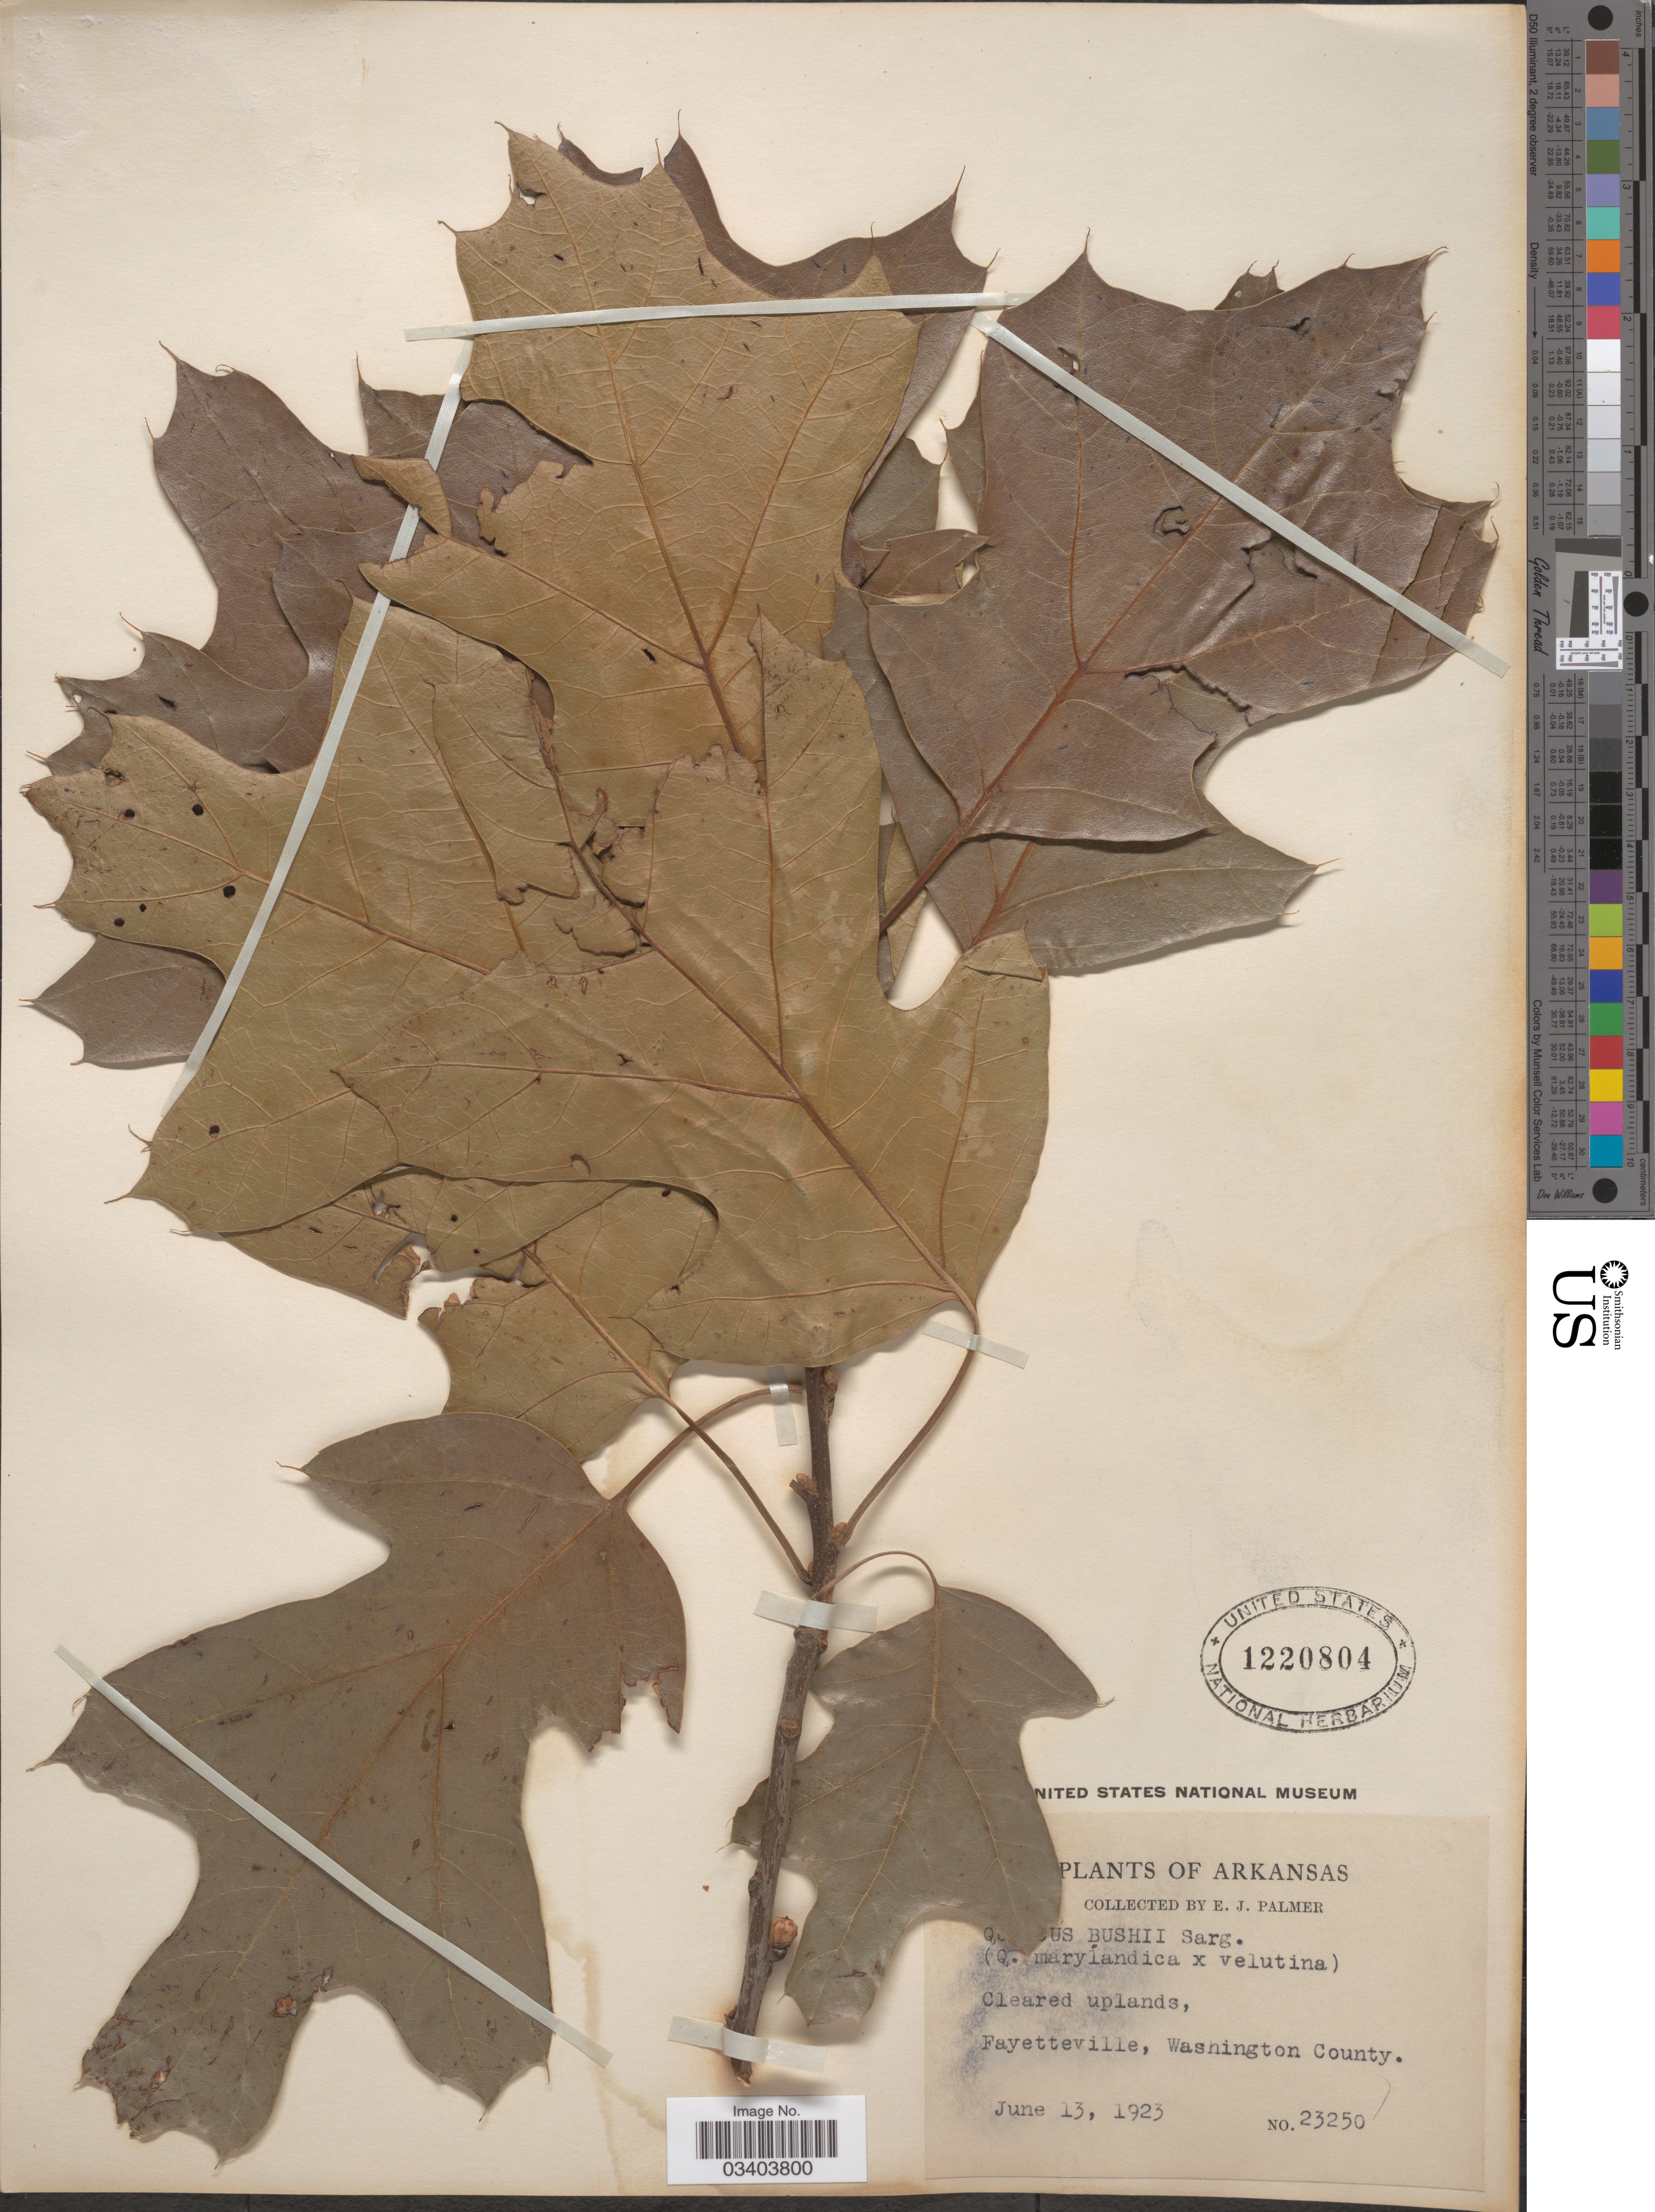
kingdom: Plantae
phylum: Tracheophyta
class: Magnoliopsida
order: Fagales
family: Fagaceae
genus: Quercus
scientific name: Quercus x bushii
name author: Sarg.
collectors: E. J. Palmer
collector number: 23250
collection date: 1923-06-13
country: United States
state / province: Arkansas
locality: Fayetteville, Washington County.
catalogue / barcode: US 1220804